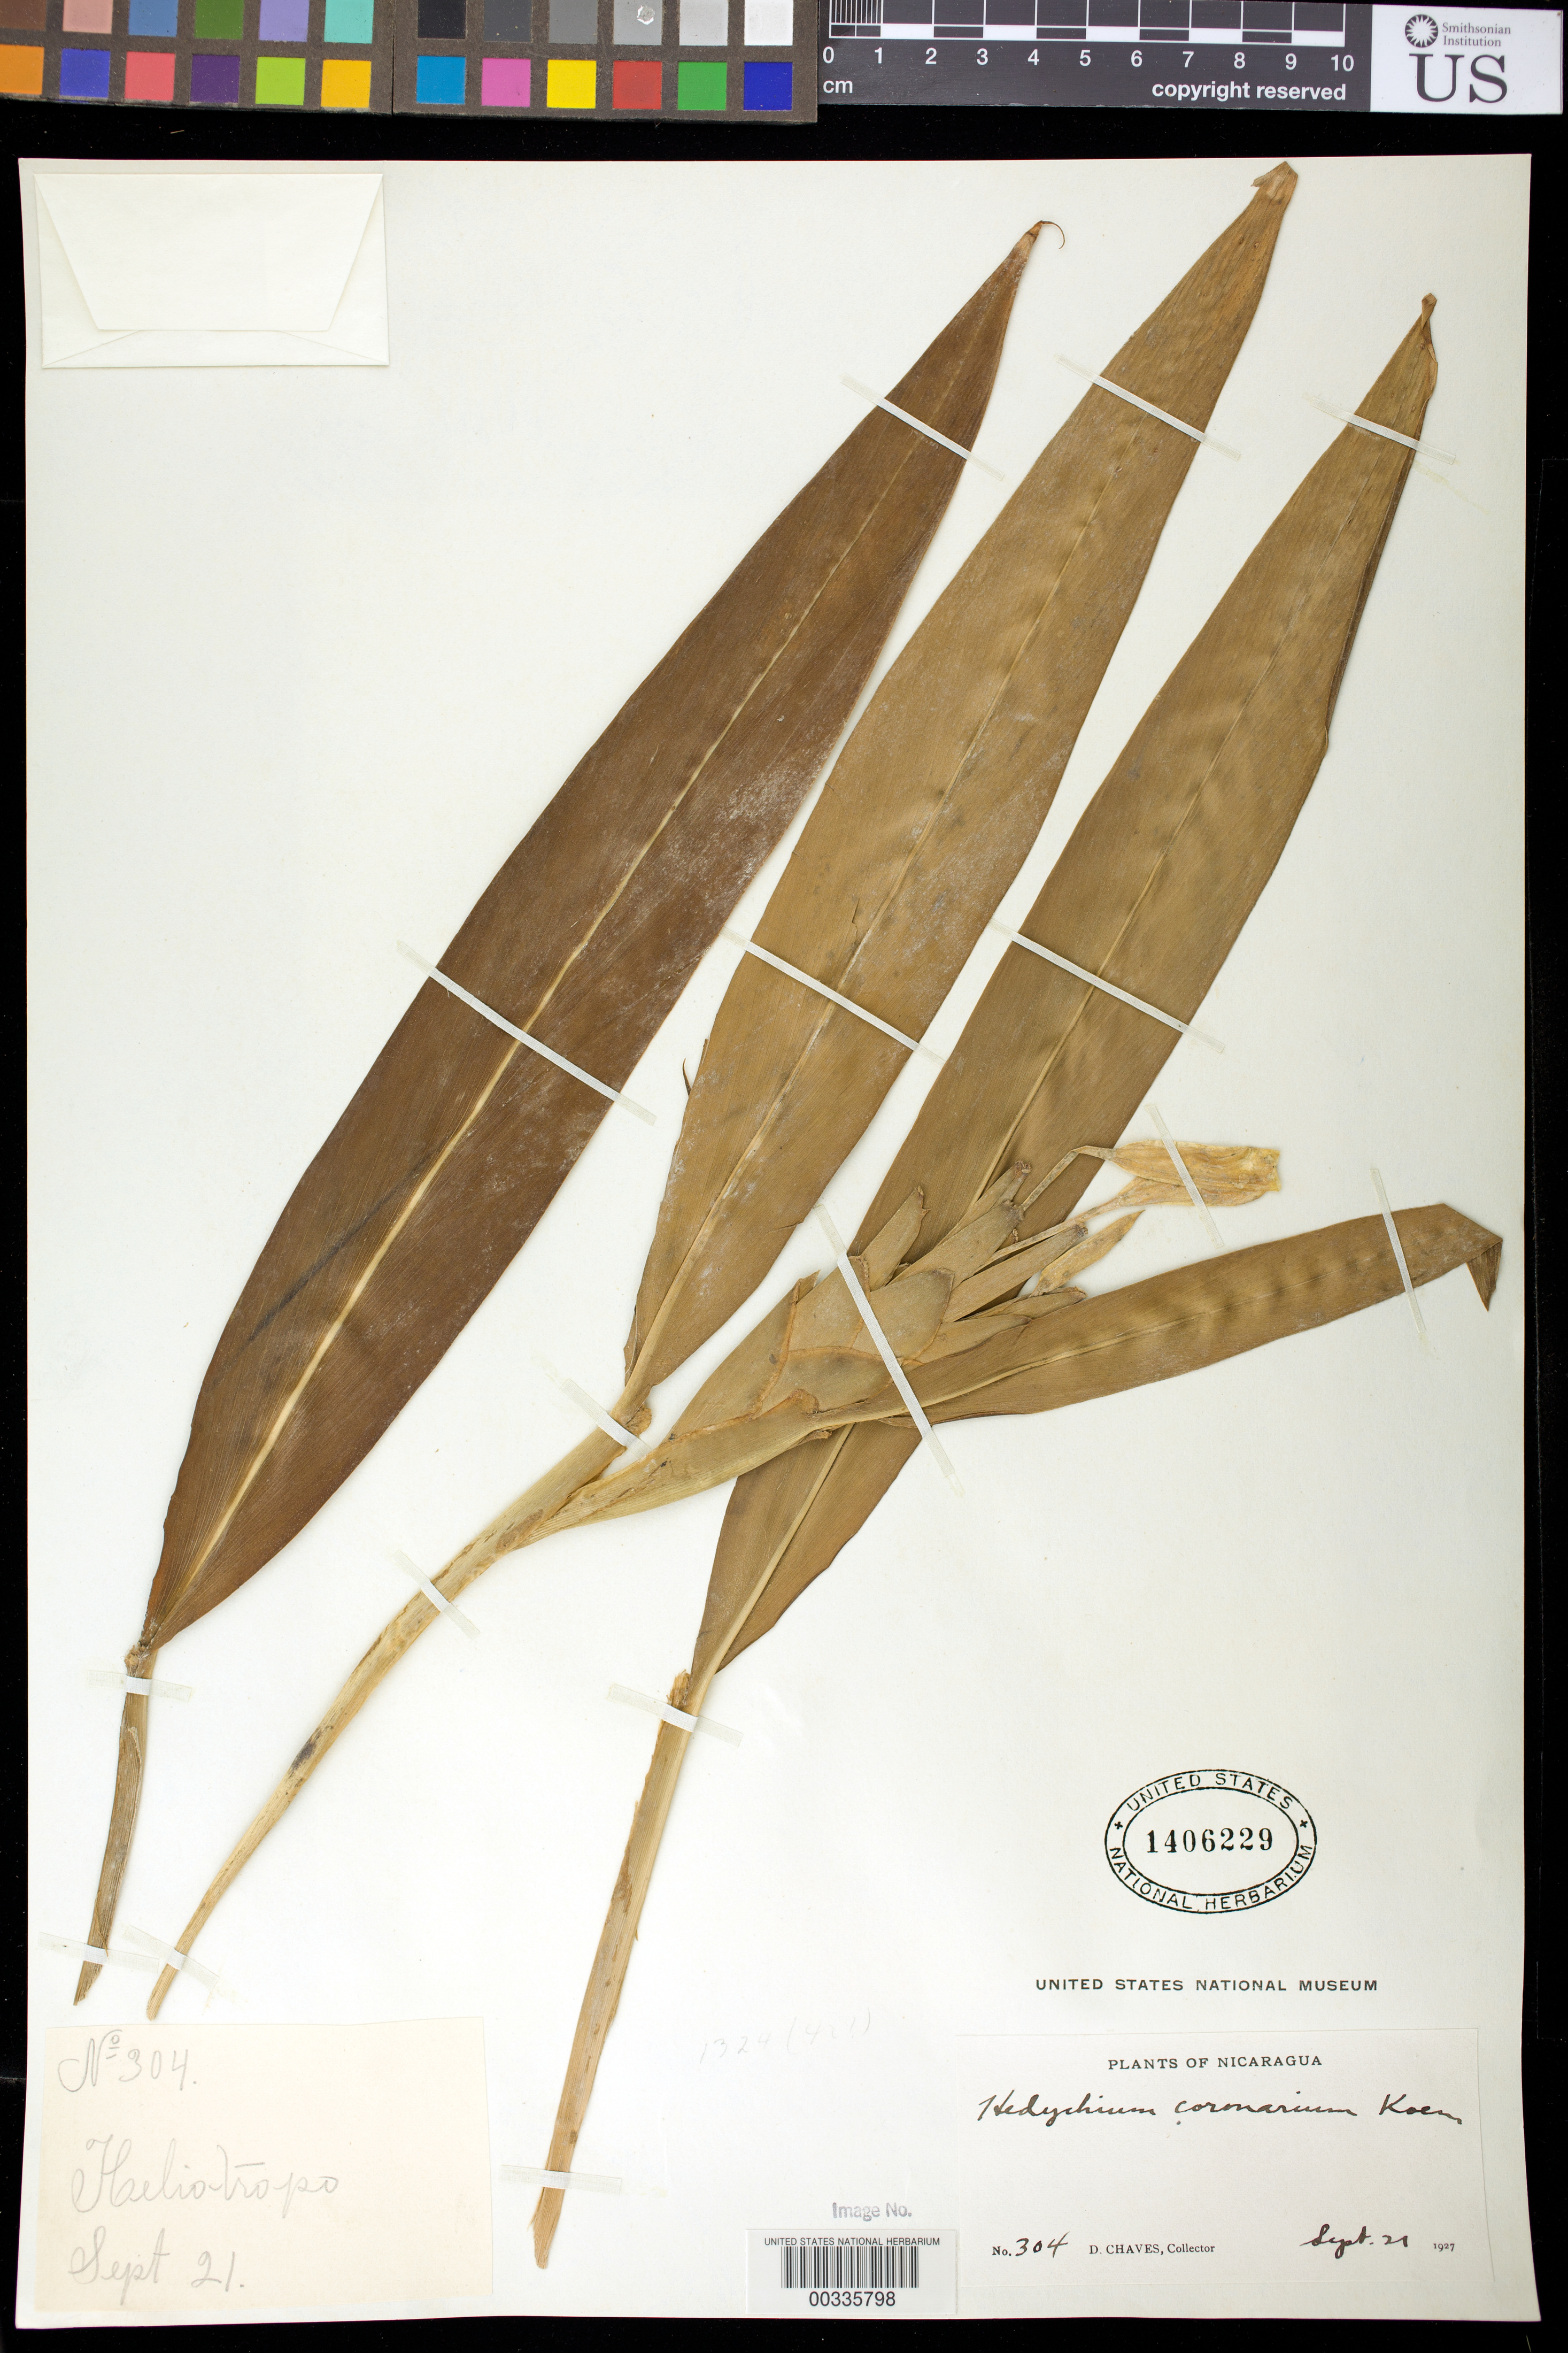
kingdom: Plantae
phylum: Tracheophyta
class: Liliopsida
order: Zingiberales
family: Zingiberaceae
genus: Hedychium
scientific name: Hedychium coronarium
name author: J. Koenig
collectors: D. Chaves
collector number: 304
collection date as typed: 21 Sep 1927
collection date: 1927-09-21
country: Nicaragua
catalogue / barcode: US 1406229